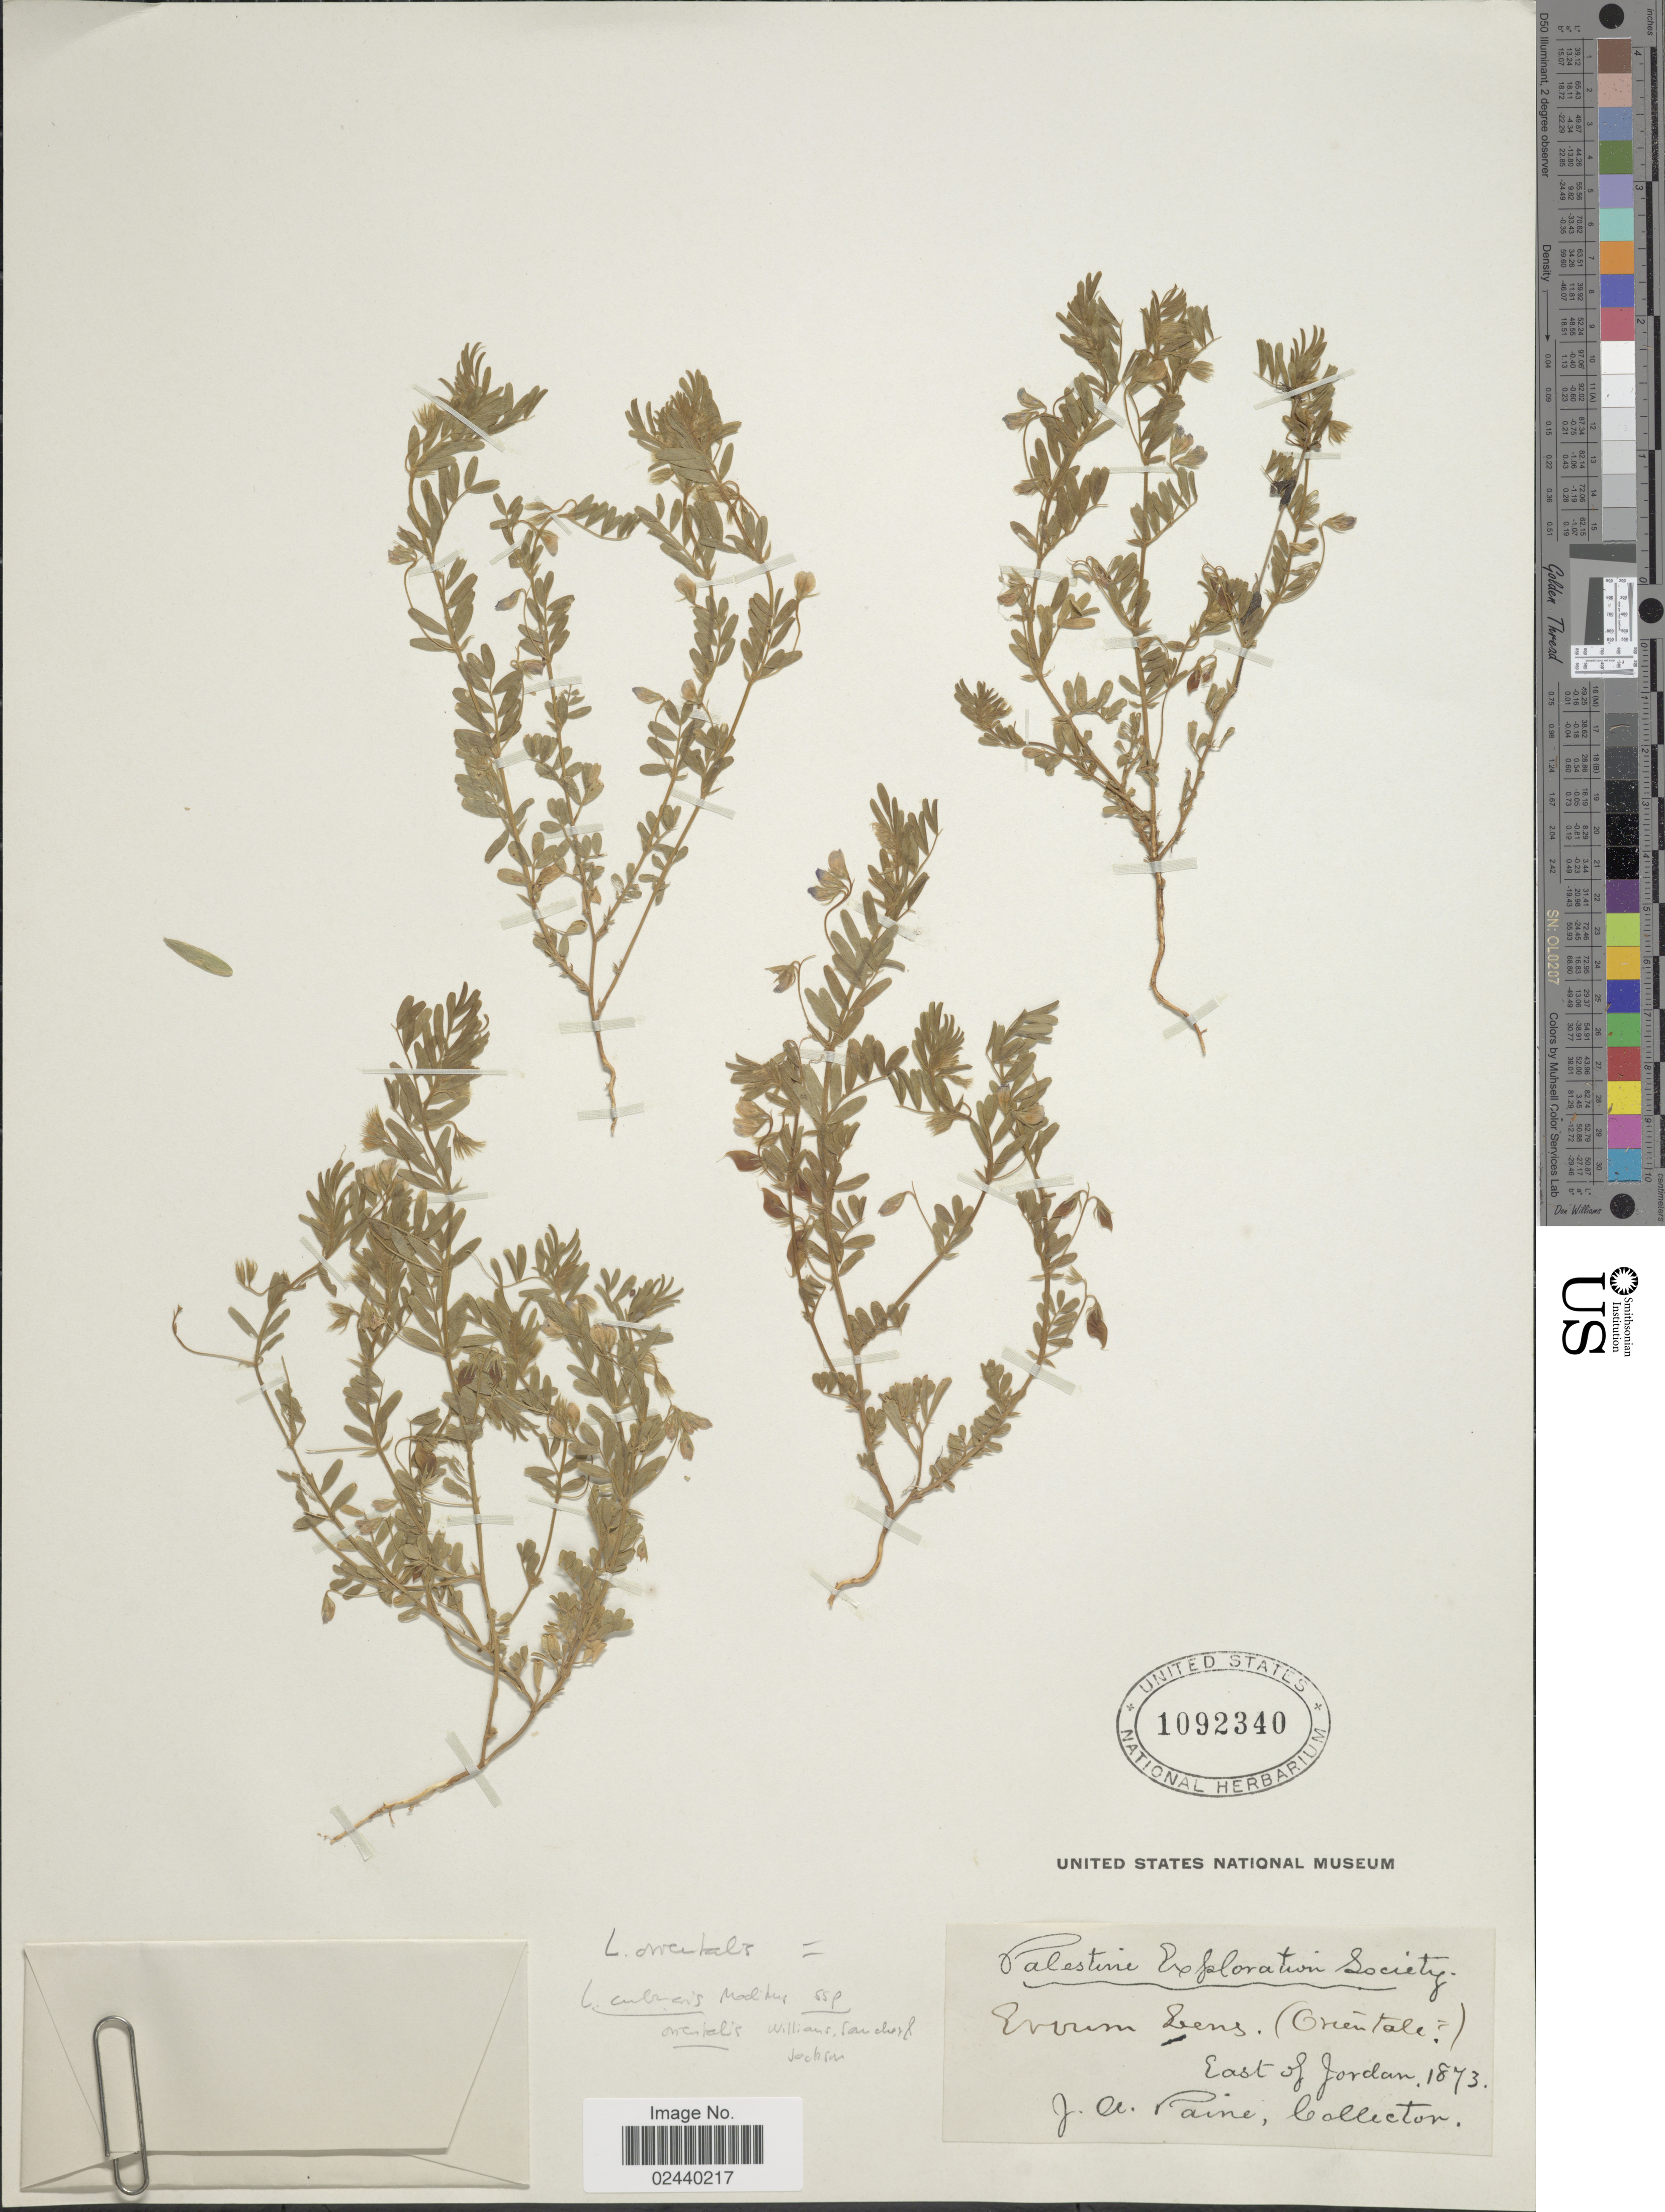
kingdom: Plantae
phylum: Tracheophyta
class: Magnoliopsida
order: Fabales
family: Fabaceae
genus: Vicia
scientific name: Vicia orientalis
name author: (Boiss.) Bég. & Diratz.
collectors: J. A. Paine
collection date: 1873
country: Israel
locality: Ervum Lens (Orientale), East of Jordan, Jackson [unsure placement], Palestine [unsure placement].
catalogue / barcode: US 1092340